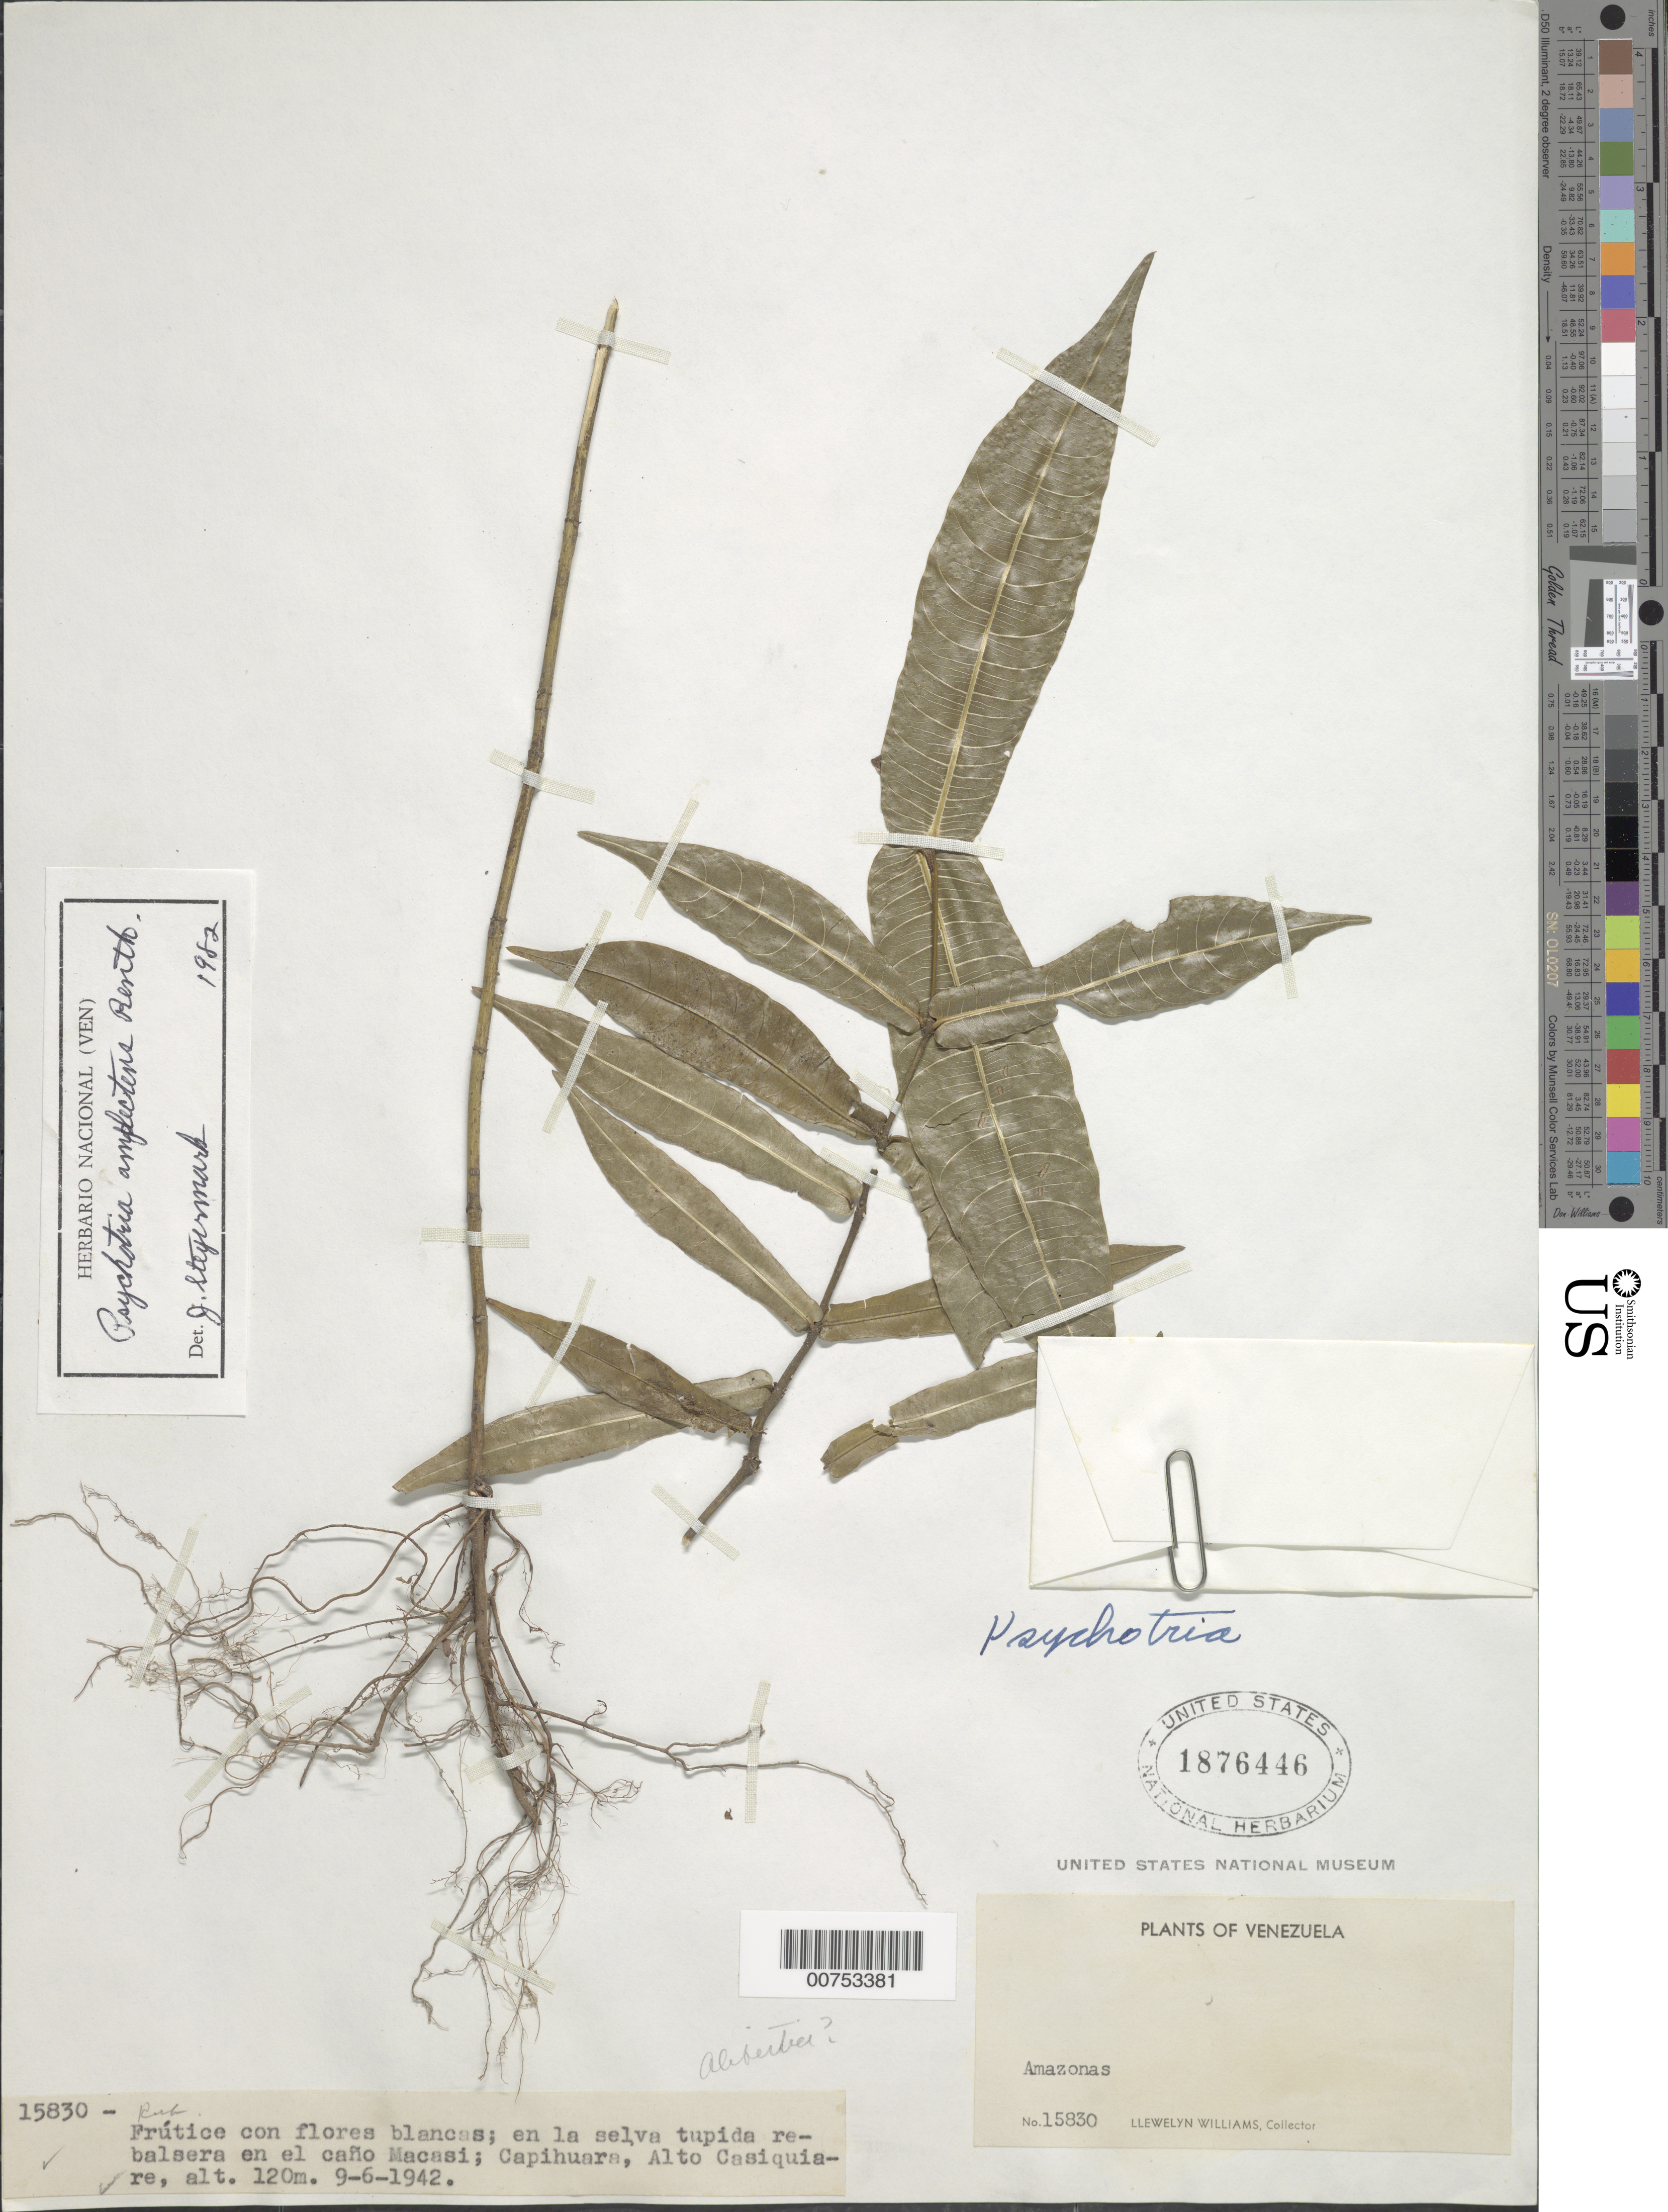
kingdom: Plantae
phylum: Tracheophyta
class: Magnoliopsida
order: Gentianales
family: Rubiaceae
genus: Psychotria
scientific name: Psychotria amplectens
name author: Benth.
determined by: Steyermark, Julian A., (VEN)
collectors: Ll. Williams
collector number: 15830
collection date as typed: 9-Jun-42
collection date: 1942-06-09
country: Venezuela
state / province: Amazonas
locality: Capihuara, Alto Casiquiare, Caño Macasi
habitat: Selva tupida rebalsera en el cano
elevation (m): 120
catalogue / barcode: US 1876446